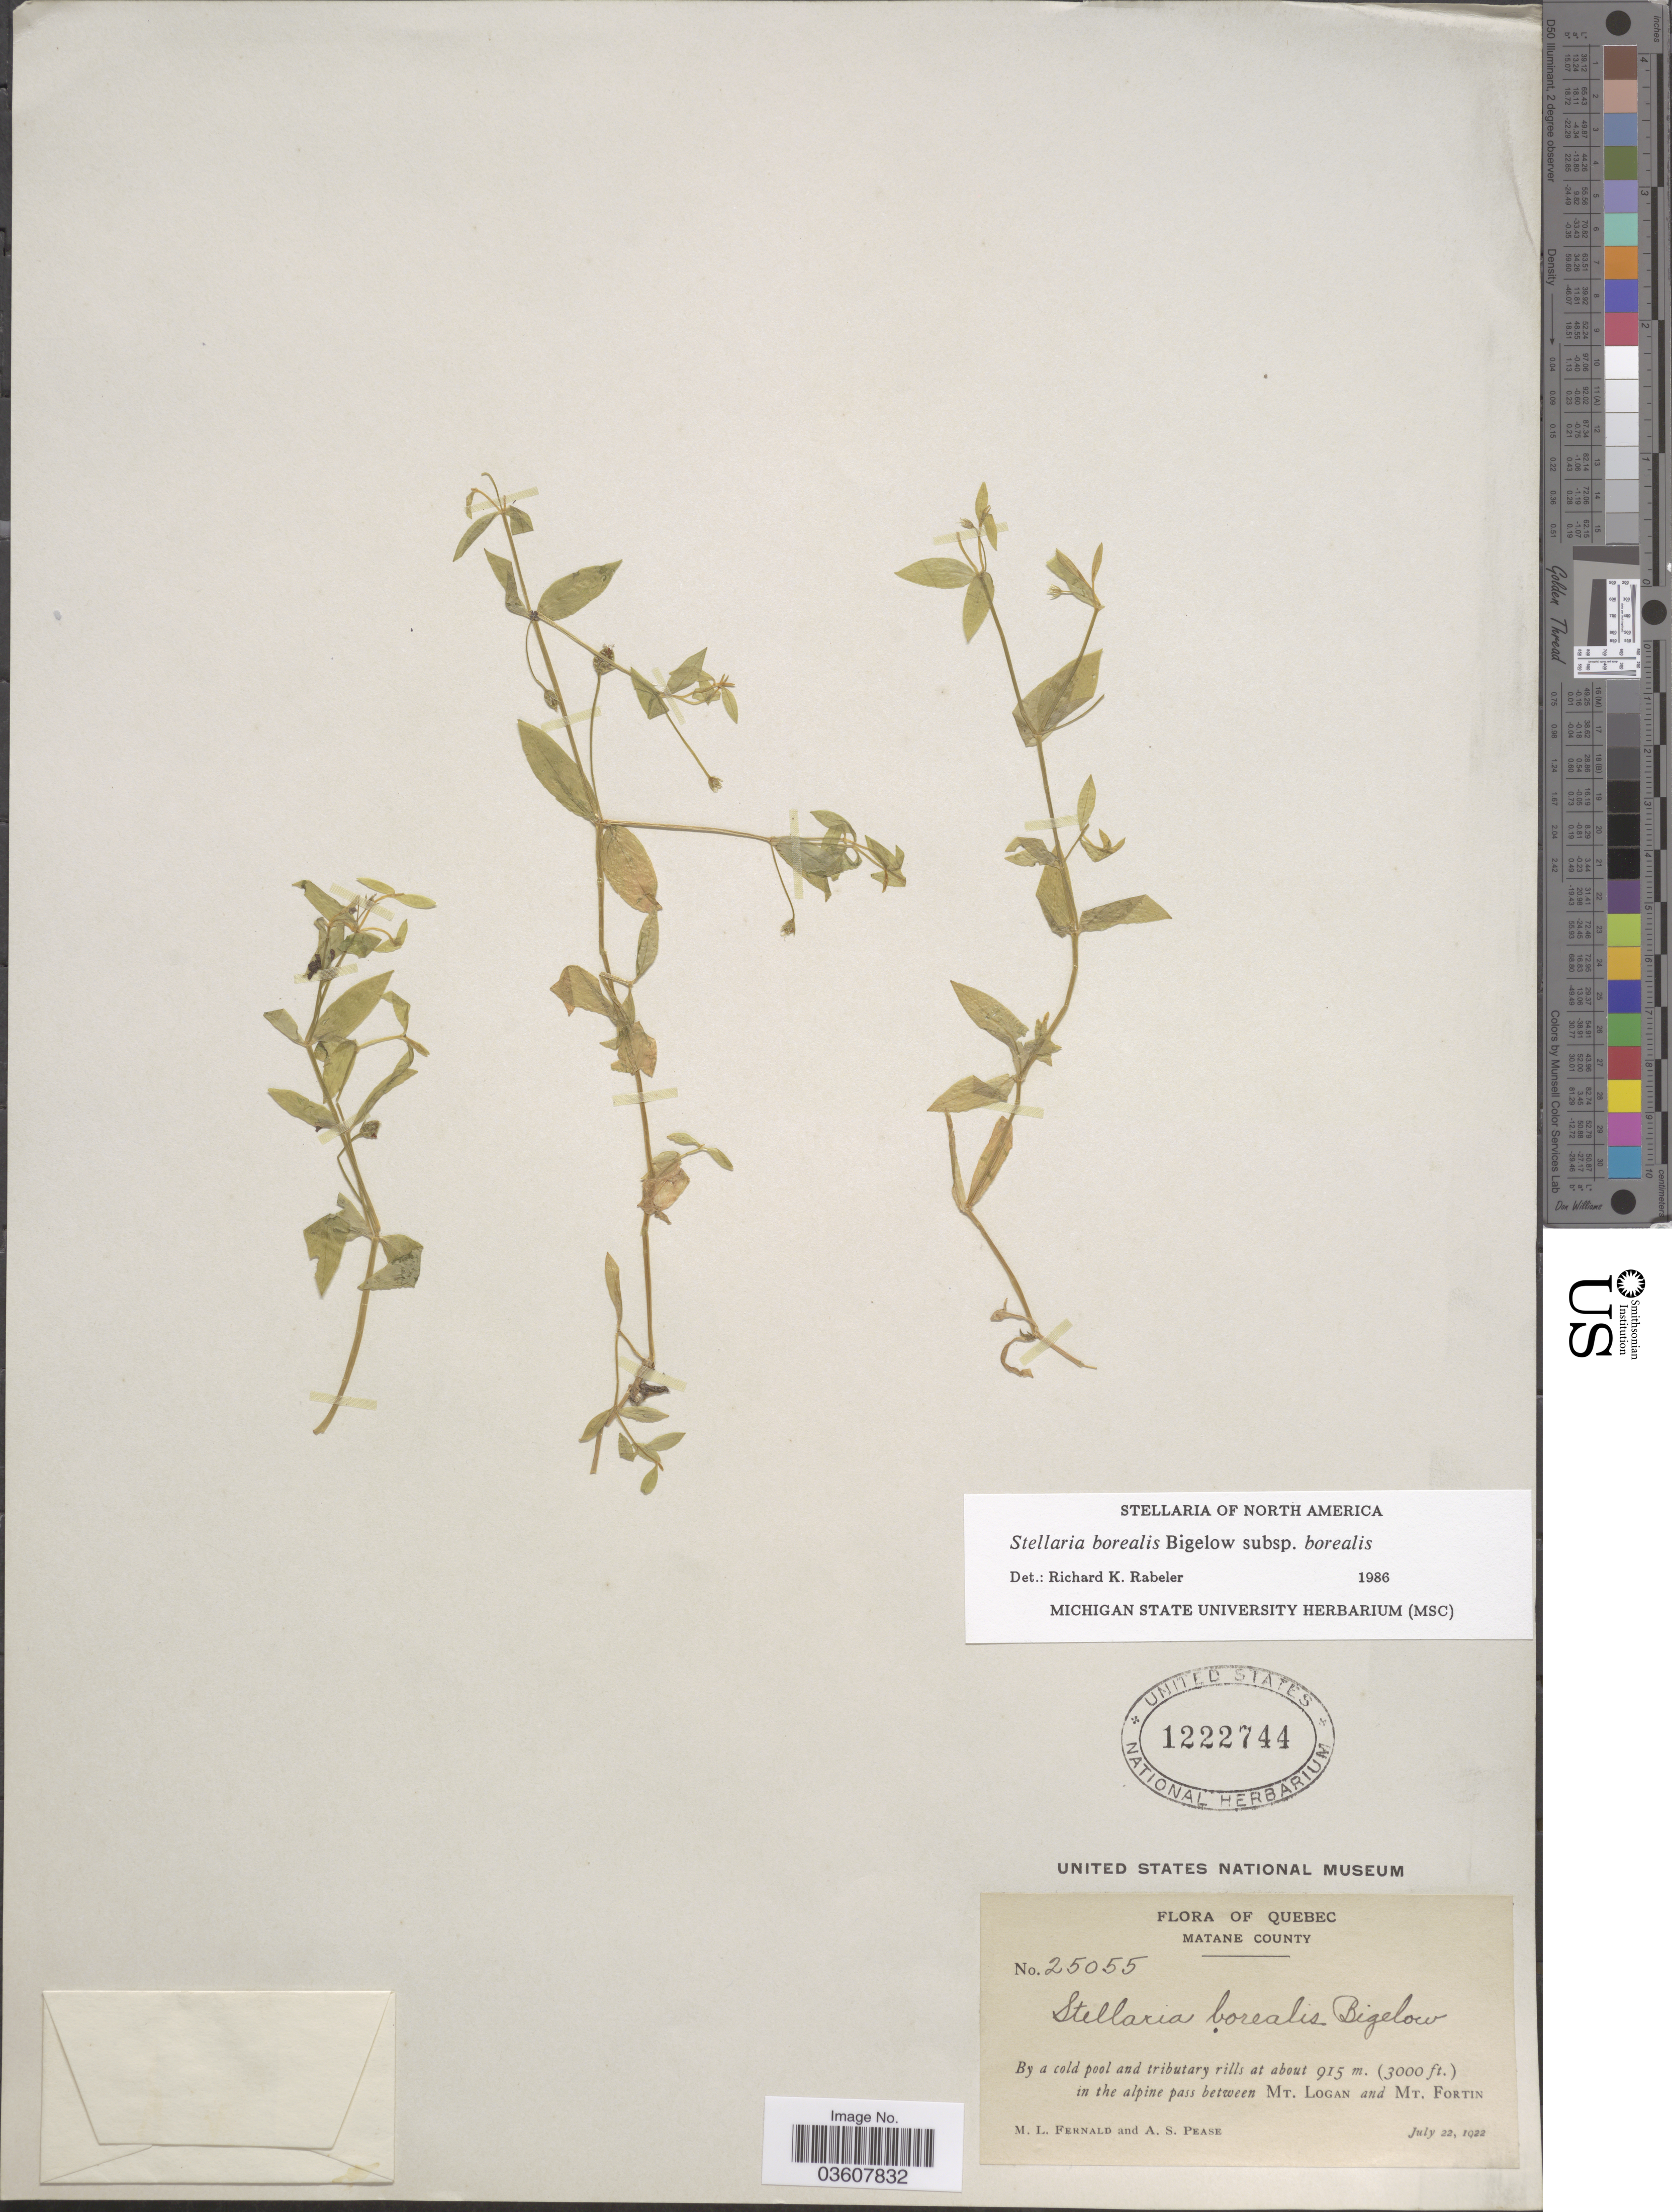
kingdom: Plantae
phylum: Tracheophyta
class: Magnoliopsida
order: Caryophyllales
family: Caryophyllaceae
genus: Stellaria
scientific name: Stellaria borealis subsp. borealis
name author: Bigelow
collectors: M. L. Fernald & A. S. Pease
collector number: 25055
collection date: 1922-07-22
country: Canada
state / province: Quebec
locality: Matane County. By a cold pool and tributary rills in the alpine pass between Mt. Logan and Mt. Fortin.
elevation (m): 914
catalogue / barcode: US 1222744